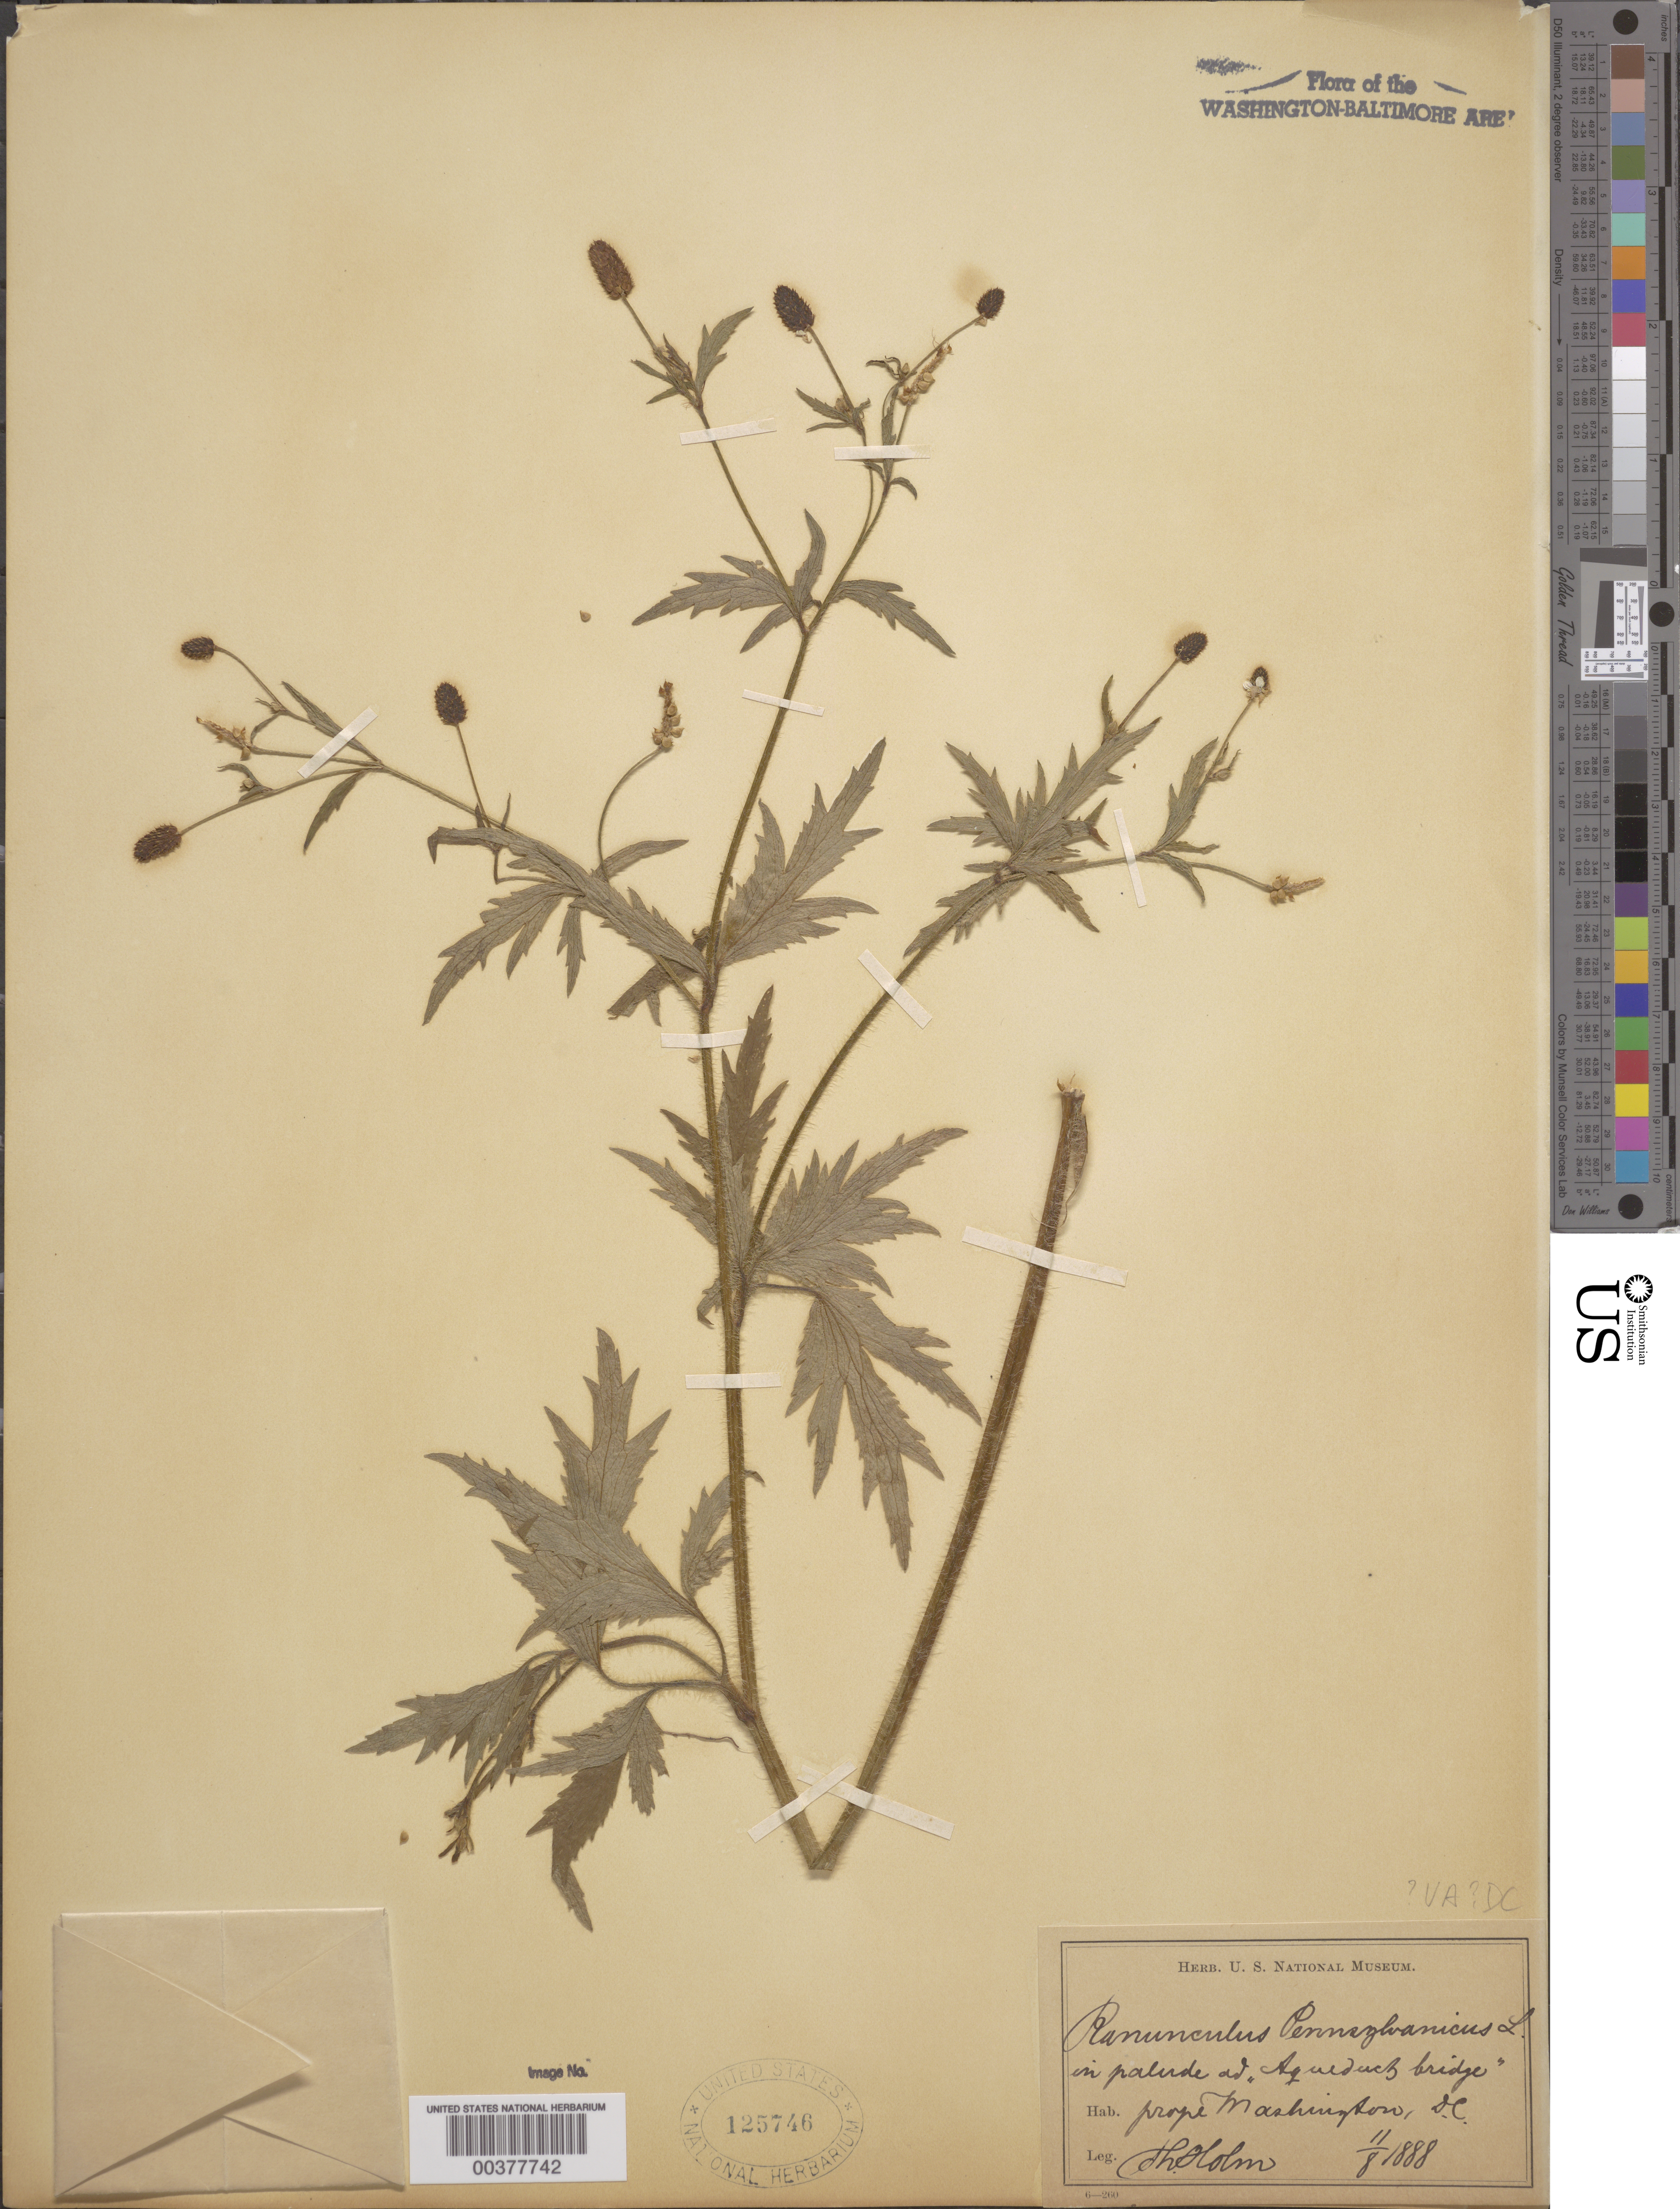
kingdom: Plantae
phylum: Tracheophyta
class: Magnoliopsida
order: Ranunculales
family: Ranunculaceae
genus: Ranunculus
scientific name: Ranunculus pensylvanicus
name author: L. f.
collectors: T. Holm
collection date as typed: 11 Aug 1888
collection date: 1888-08-11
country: United States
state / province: Virginia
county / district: Fairfax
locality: Aqueduct Bridge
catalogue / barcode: US 125746